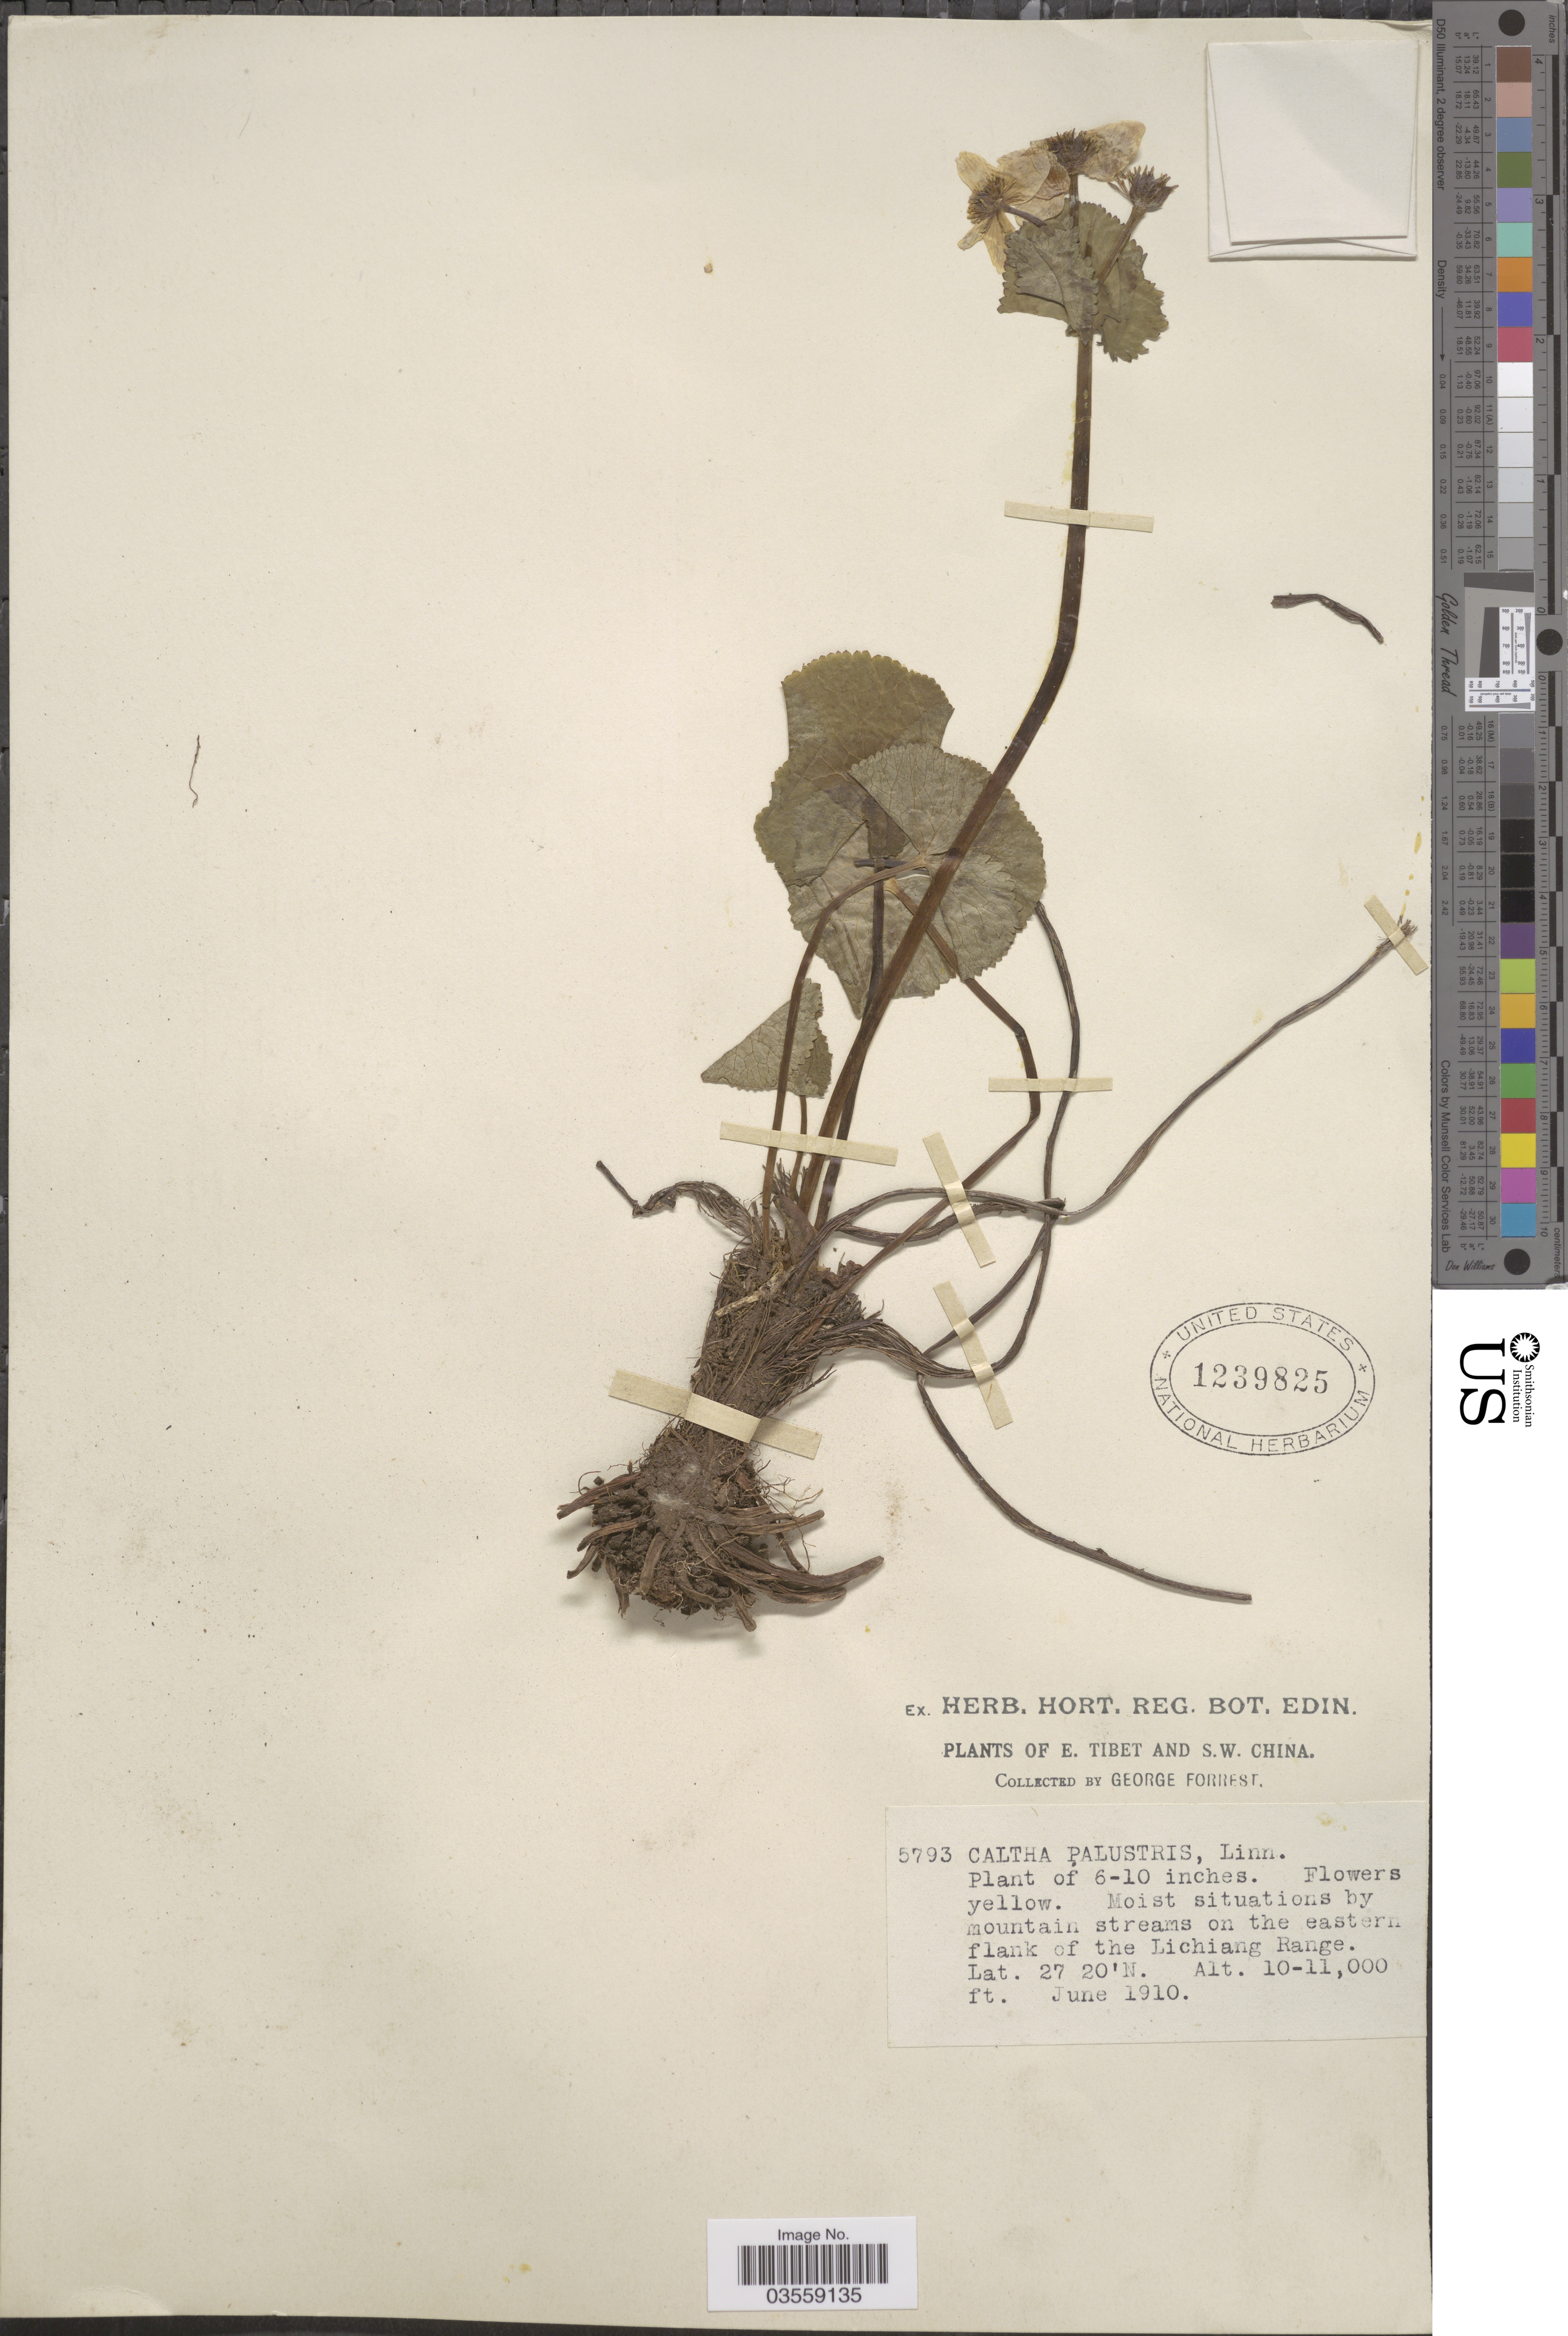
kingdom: Plantae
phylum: Tracheophyta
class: Magnoliopsida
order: Ranunculales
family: Ranunculaceae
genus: Caltha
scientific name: Caltha palustris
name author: L.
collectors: G. Forrest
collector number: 5793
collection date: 1910-06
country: China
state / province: Xizang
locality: E. Tibet and S.W. China. Moist situations by mountain streams on the eastern flank of the Lichiang Range.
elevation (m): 3048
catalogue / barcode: US 1239825